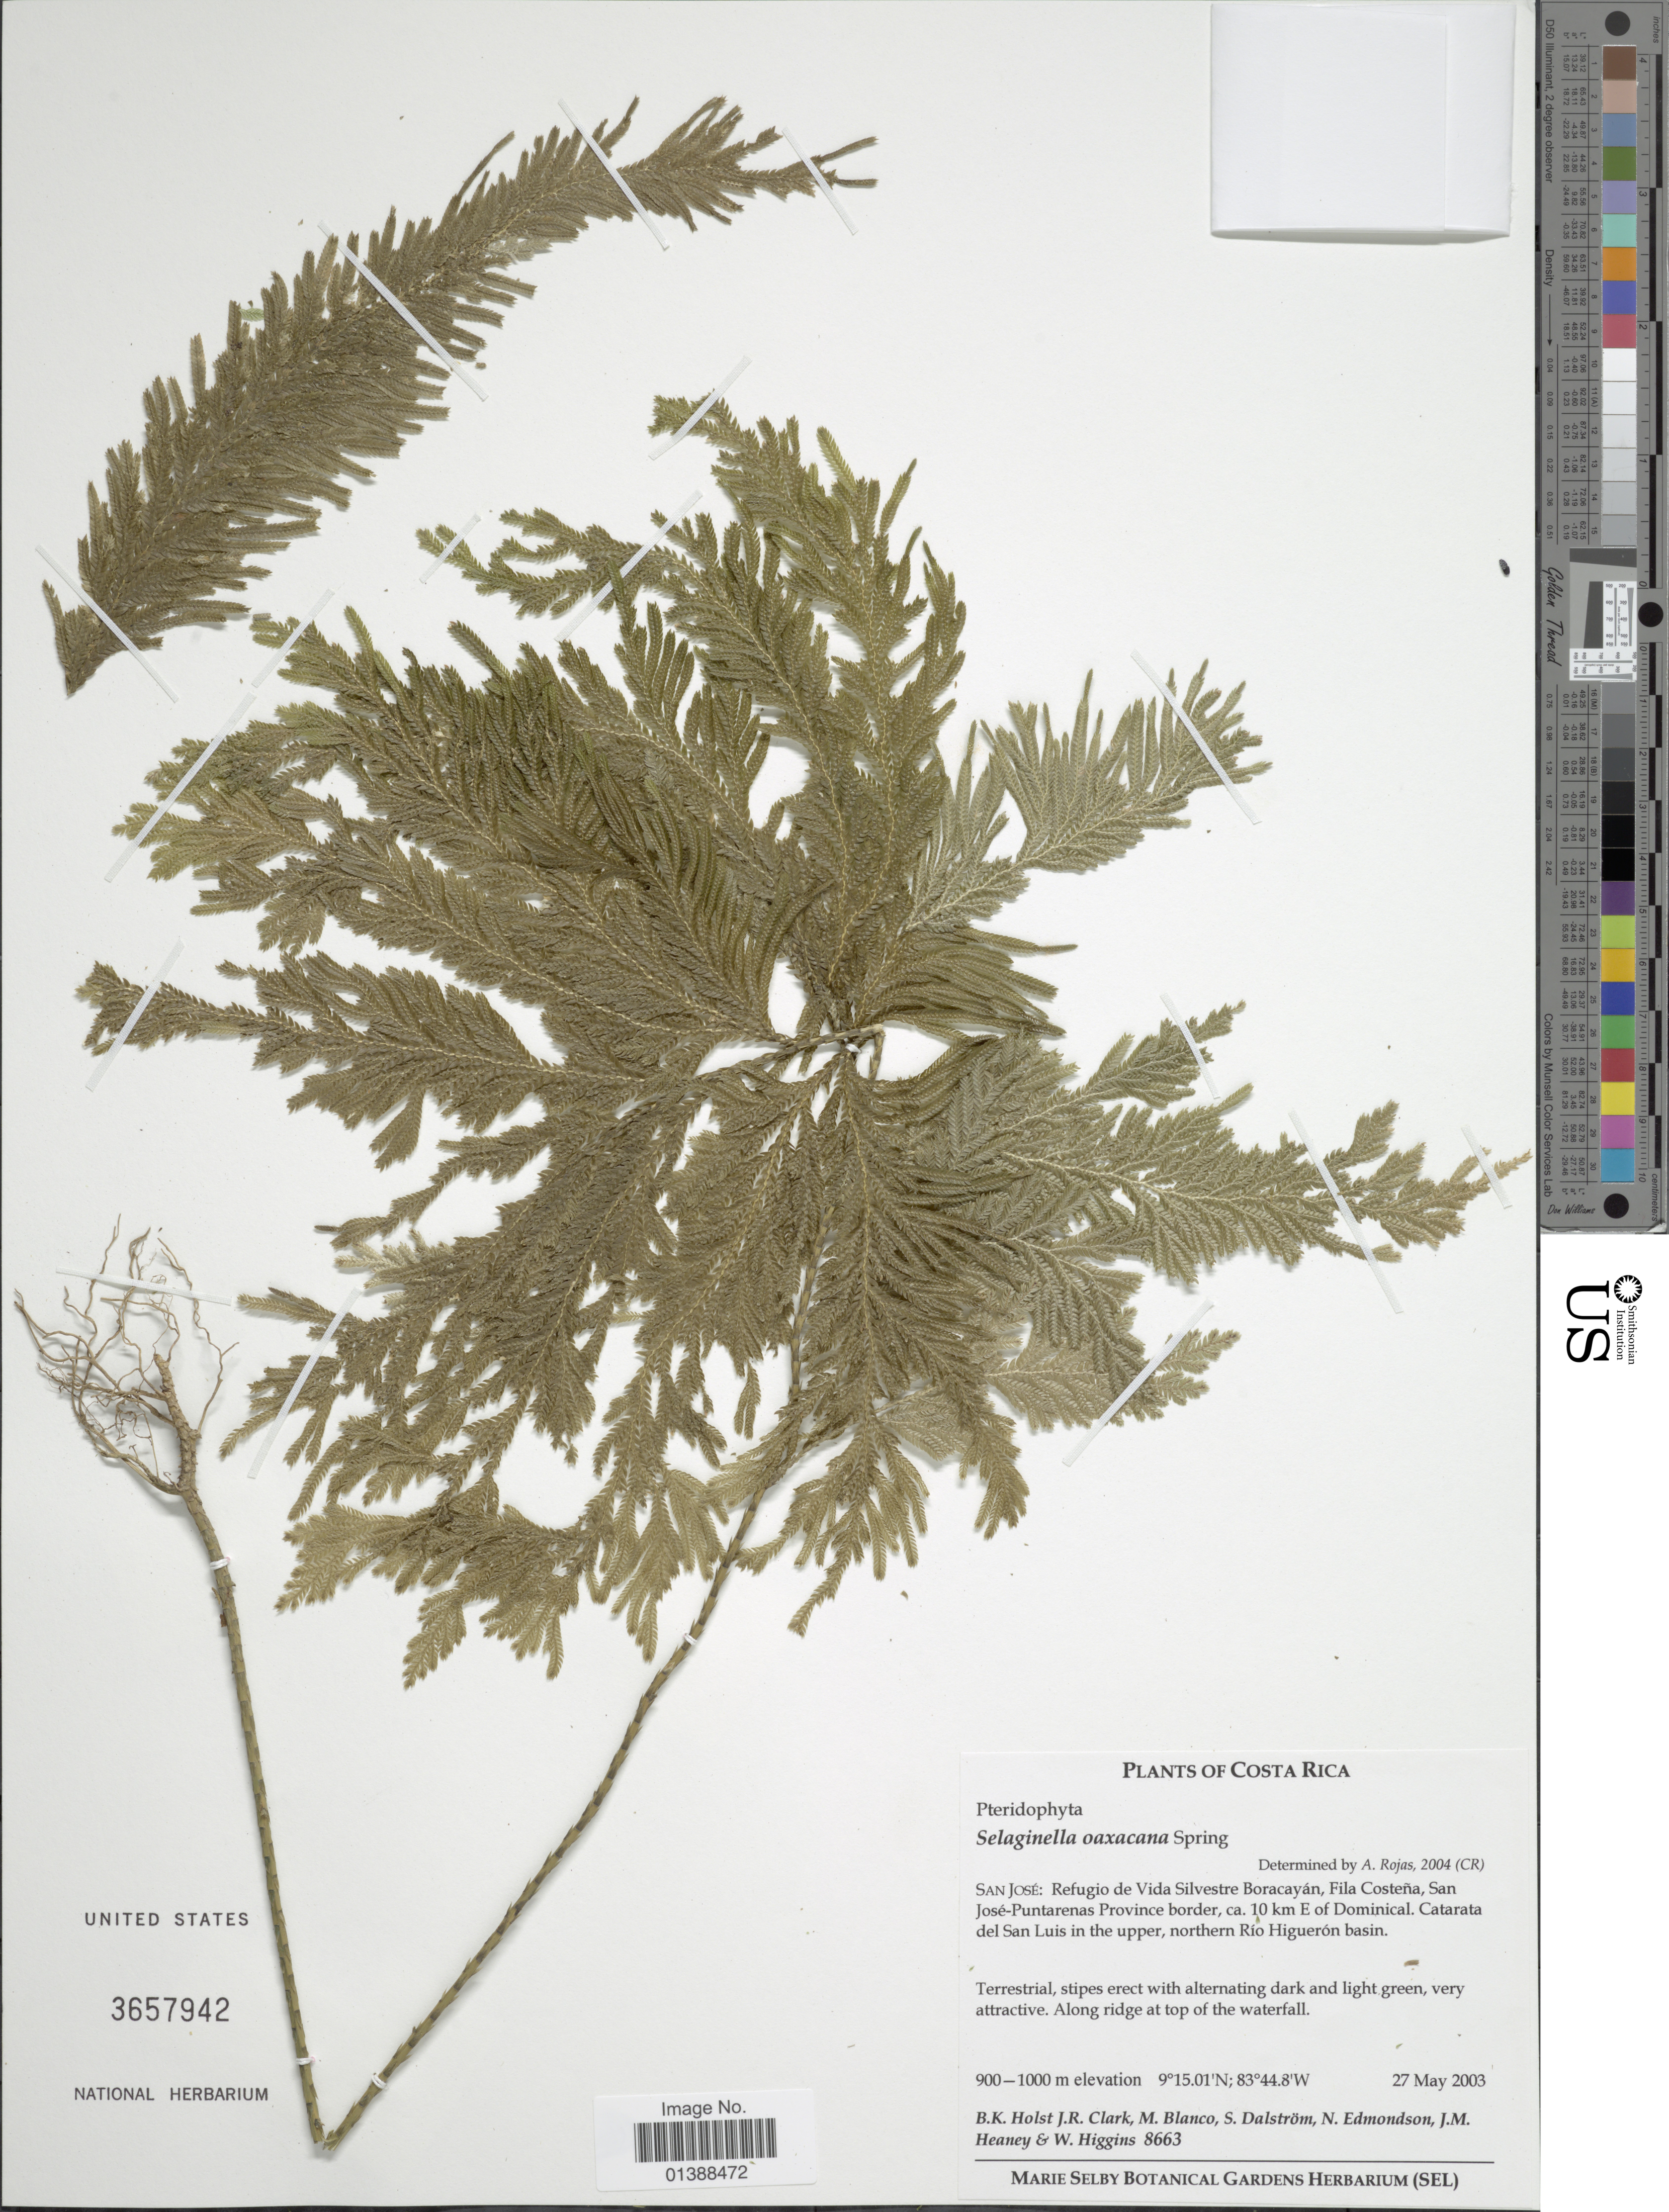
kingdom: Plantae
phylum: Tracheophyta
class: Lycopodiopsida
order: Selaginellales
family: Selaginellaceae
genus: Selaginella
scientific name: Selaginella oaxacana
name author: Spring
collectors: B. Holst, J. R. Clark, M. Blanco, S. Dalström & et al.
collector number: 8663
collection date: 2003-05-27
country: Costa Rica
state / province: San José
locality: Refugio de Vida Silvestre boracayán, Fila Costeña,San José-Puntarenas Province border, ca. 10 km E of Domincal. Catara del San Luis in the upper, northern Rio Higuerón basin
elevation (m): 900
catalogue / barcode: US 3657942